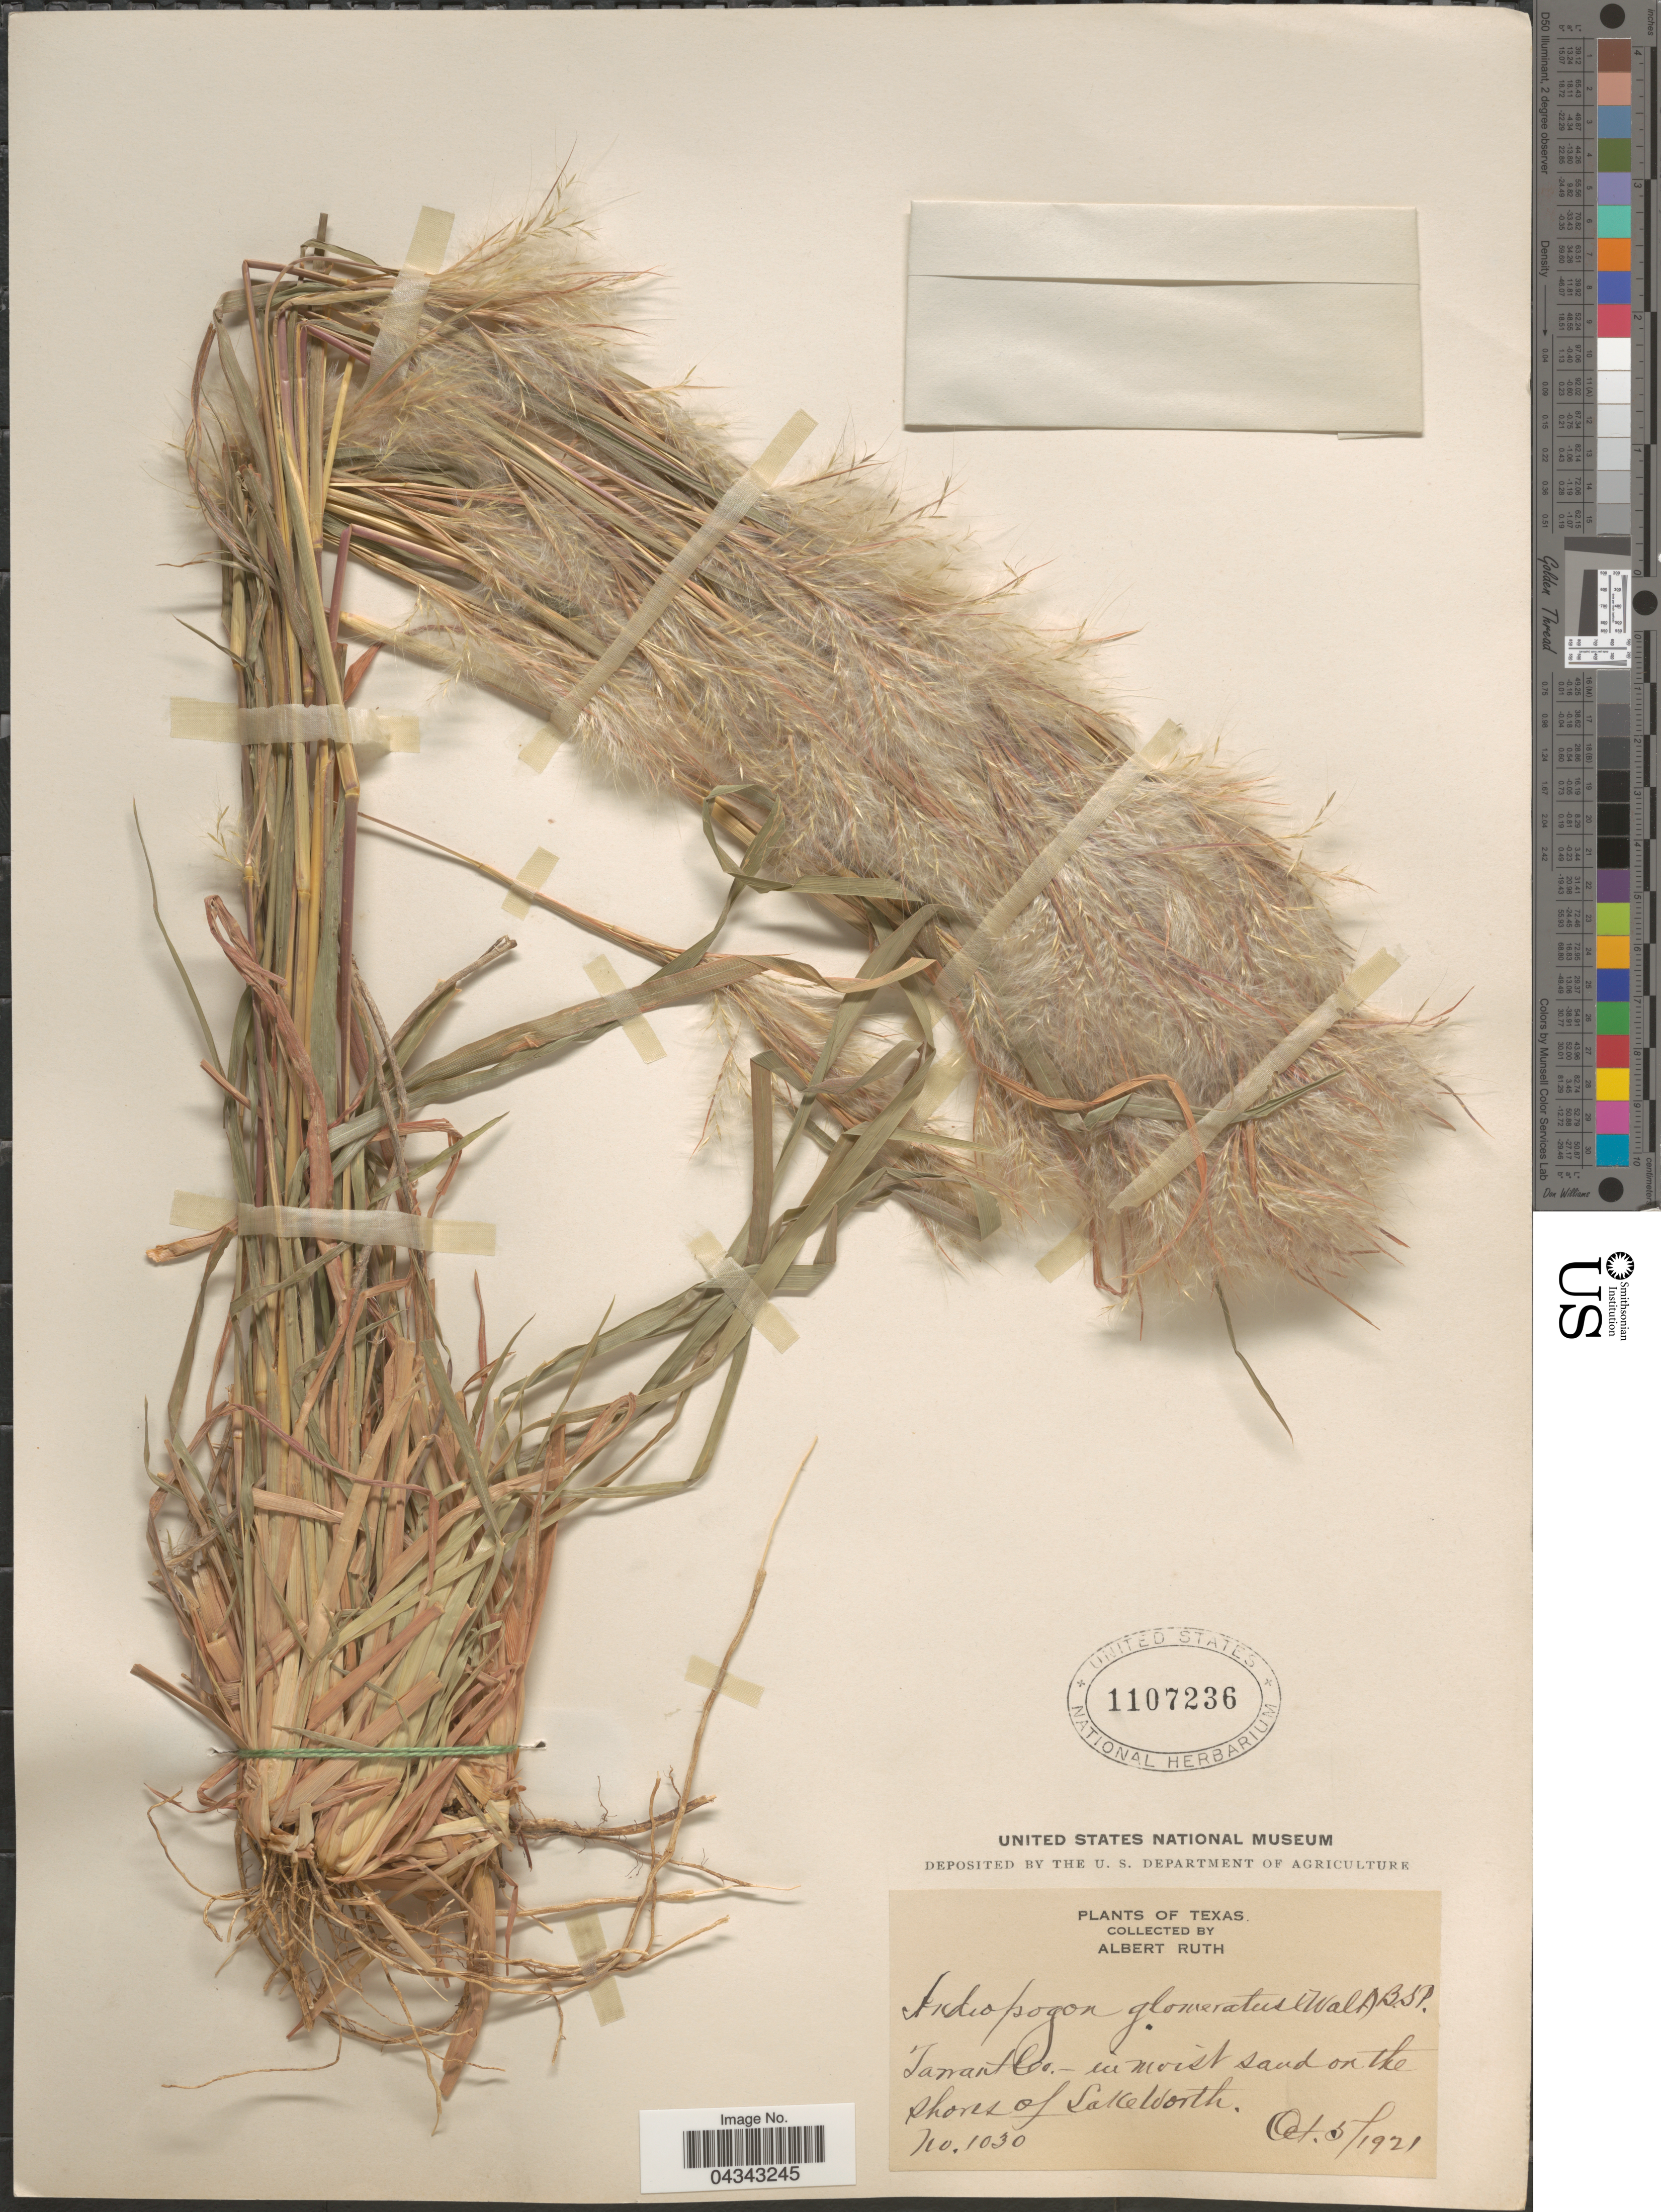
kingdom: Plantae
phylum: Tracheophyta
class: Liliopsida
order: Poales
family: Poaceae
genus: Andropogon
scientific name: Andropogon glomeratus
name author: (Walter) Britton, Stearns & Poggenb.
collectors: A. Ruth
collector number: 1030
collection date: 1921-10-05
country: United States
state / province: Texas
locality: Tarrant Co.- in moist sand on the shores of Lake Worth.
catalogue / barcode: US 1107236